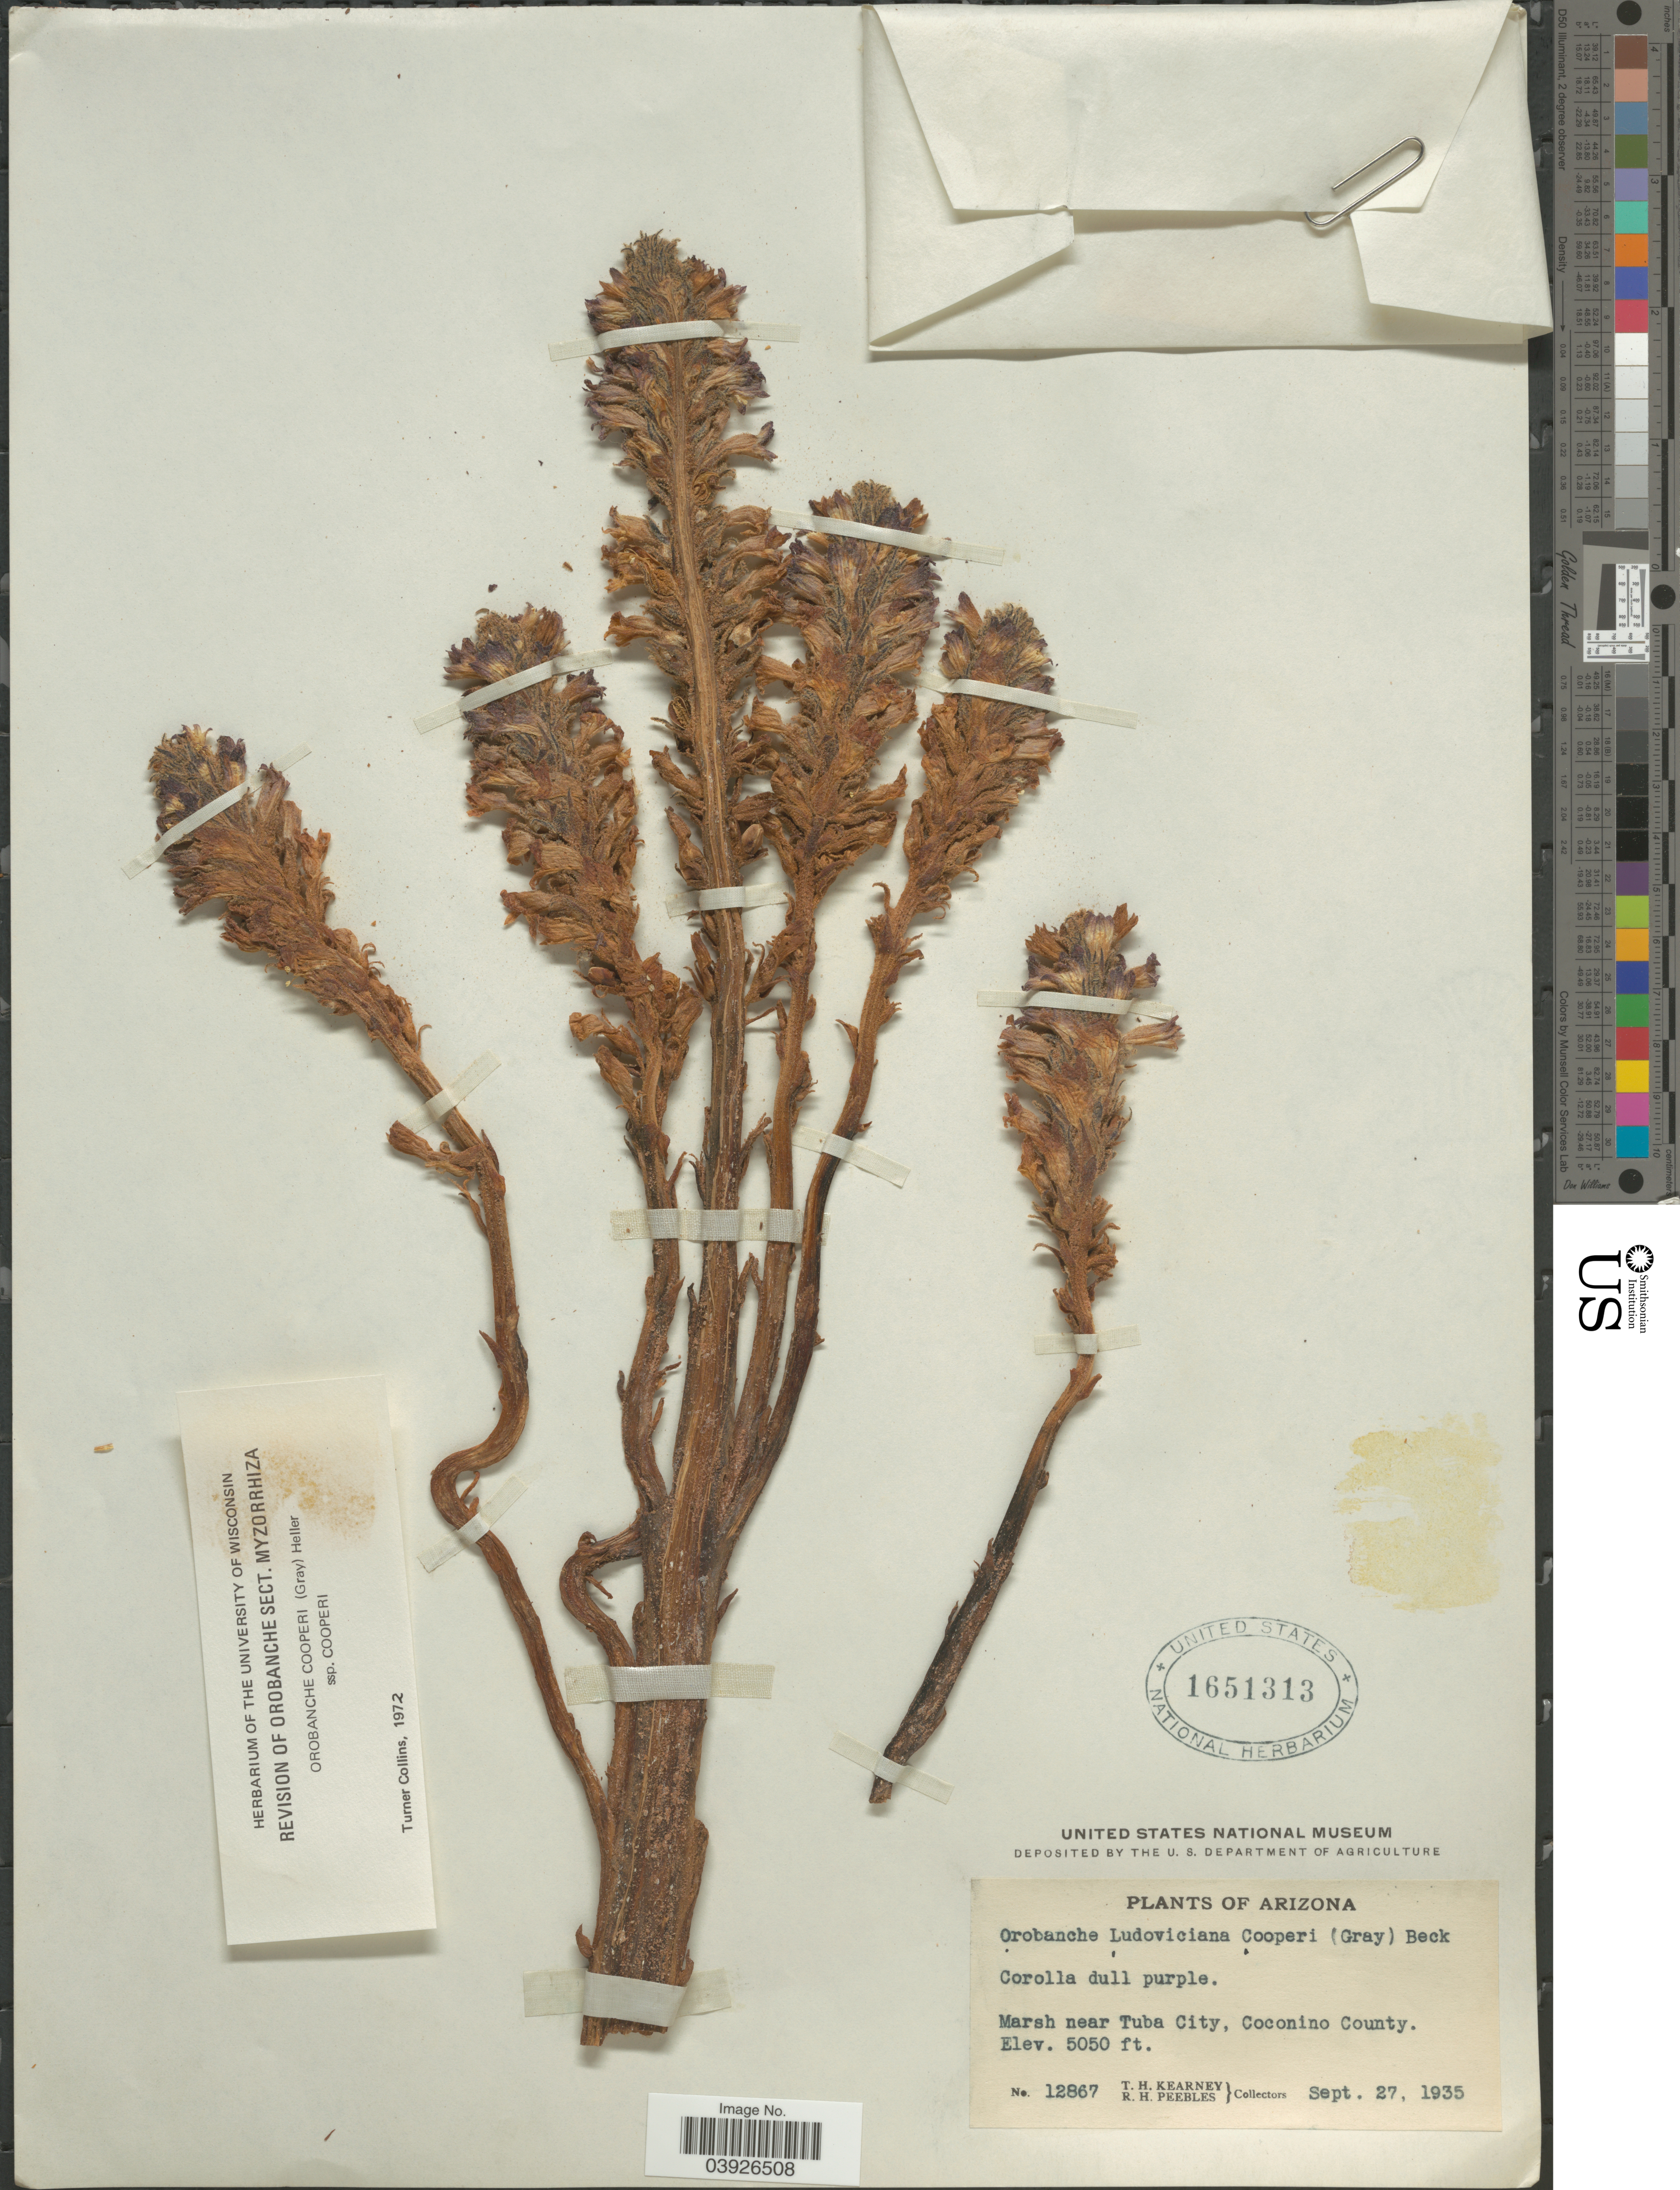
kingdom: Plantae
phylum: Tracheophyta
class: Magnoliopsida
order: Lamiales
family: Orobanchaceae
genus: Orobanche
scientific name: Orobanche cooperi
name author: (A. Gray) Heller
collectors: T. H. Kearney & R. H. Peebles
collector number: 12867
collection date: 1935-09-27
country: United States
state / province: Arizona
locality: Marsh near Tuba City, Coconino County.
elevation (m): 1539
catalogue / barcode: US 1651313